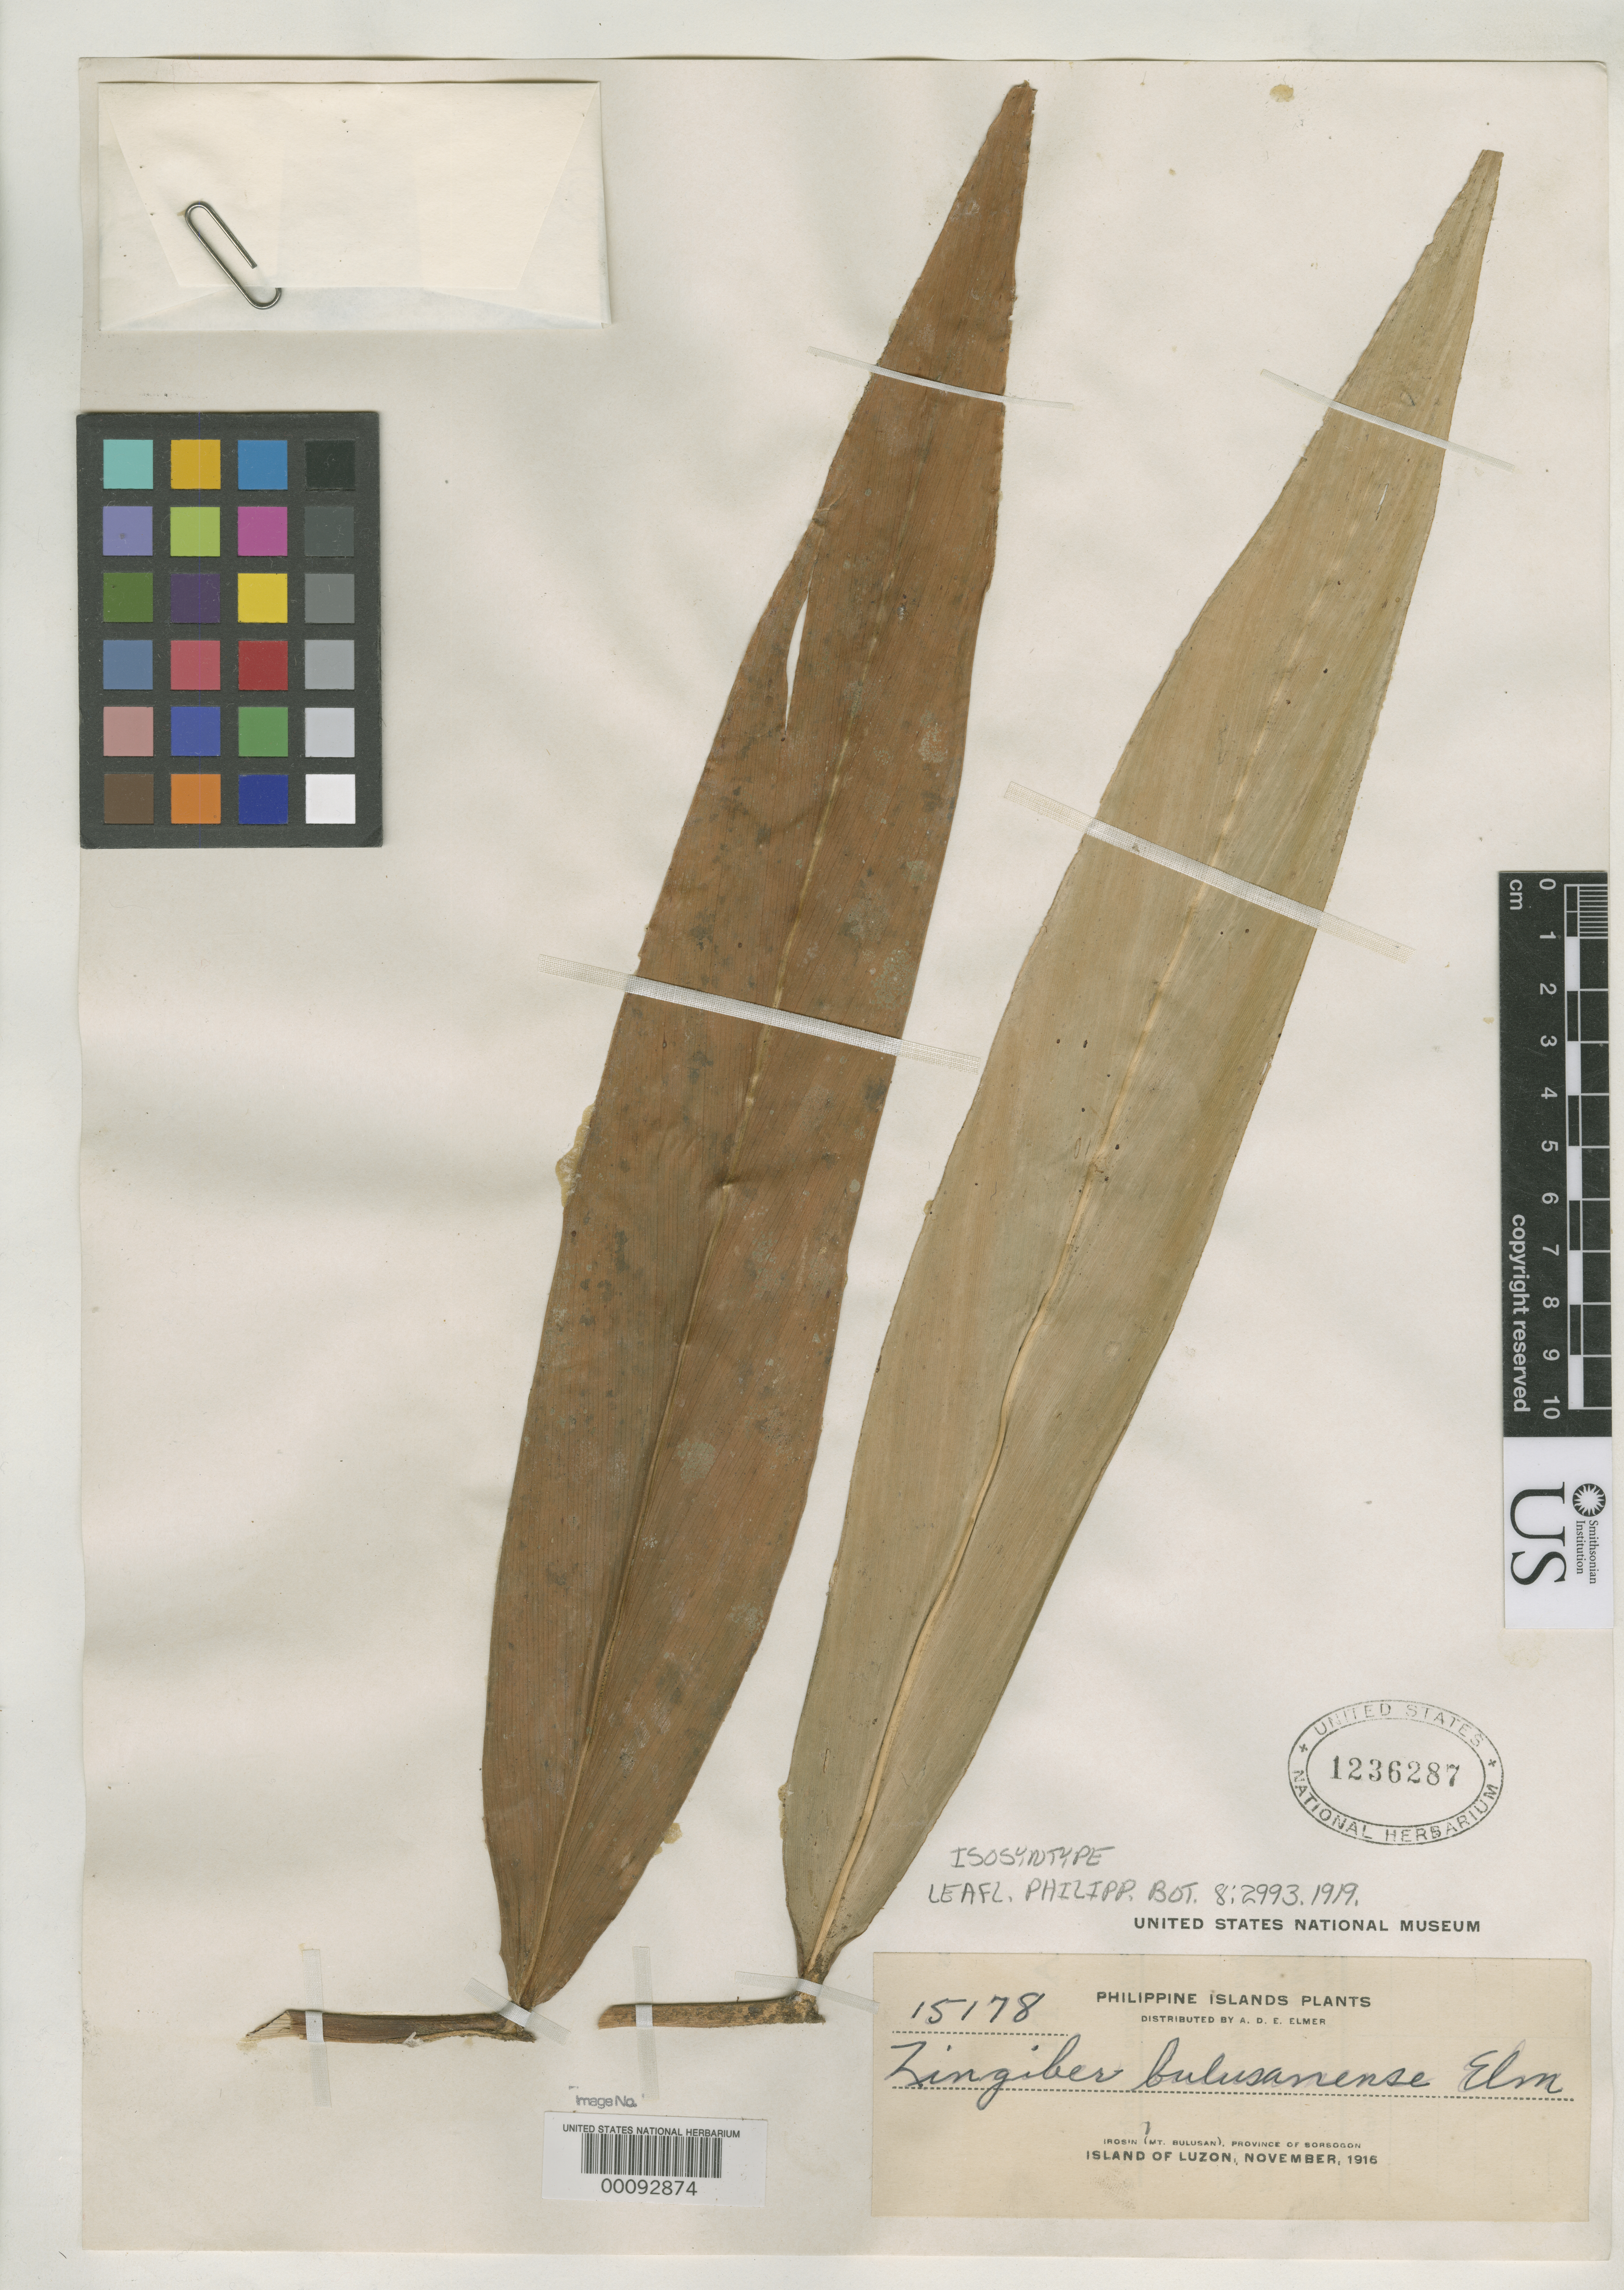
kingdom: Plantae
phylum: Tracheophyta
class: Liliopsida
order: Zingiberales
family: Zingiberaceae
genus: Zingiber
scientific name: Zingiber bulusanense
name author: Elmer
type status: Isosyntype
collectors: A. D. E. Elmer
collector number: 15178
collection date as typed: Nov 1916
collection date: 1916-11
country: Philippines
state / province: Bicol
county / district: Sorsogon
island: Luzon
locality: Irosin, Mt. Bulusan.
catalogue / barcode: US 1236287